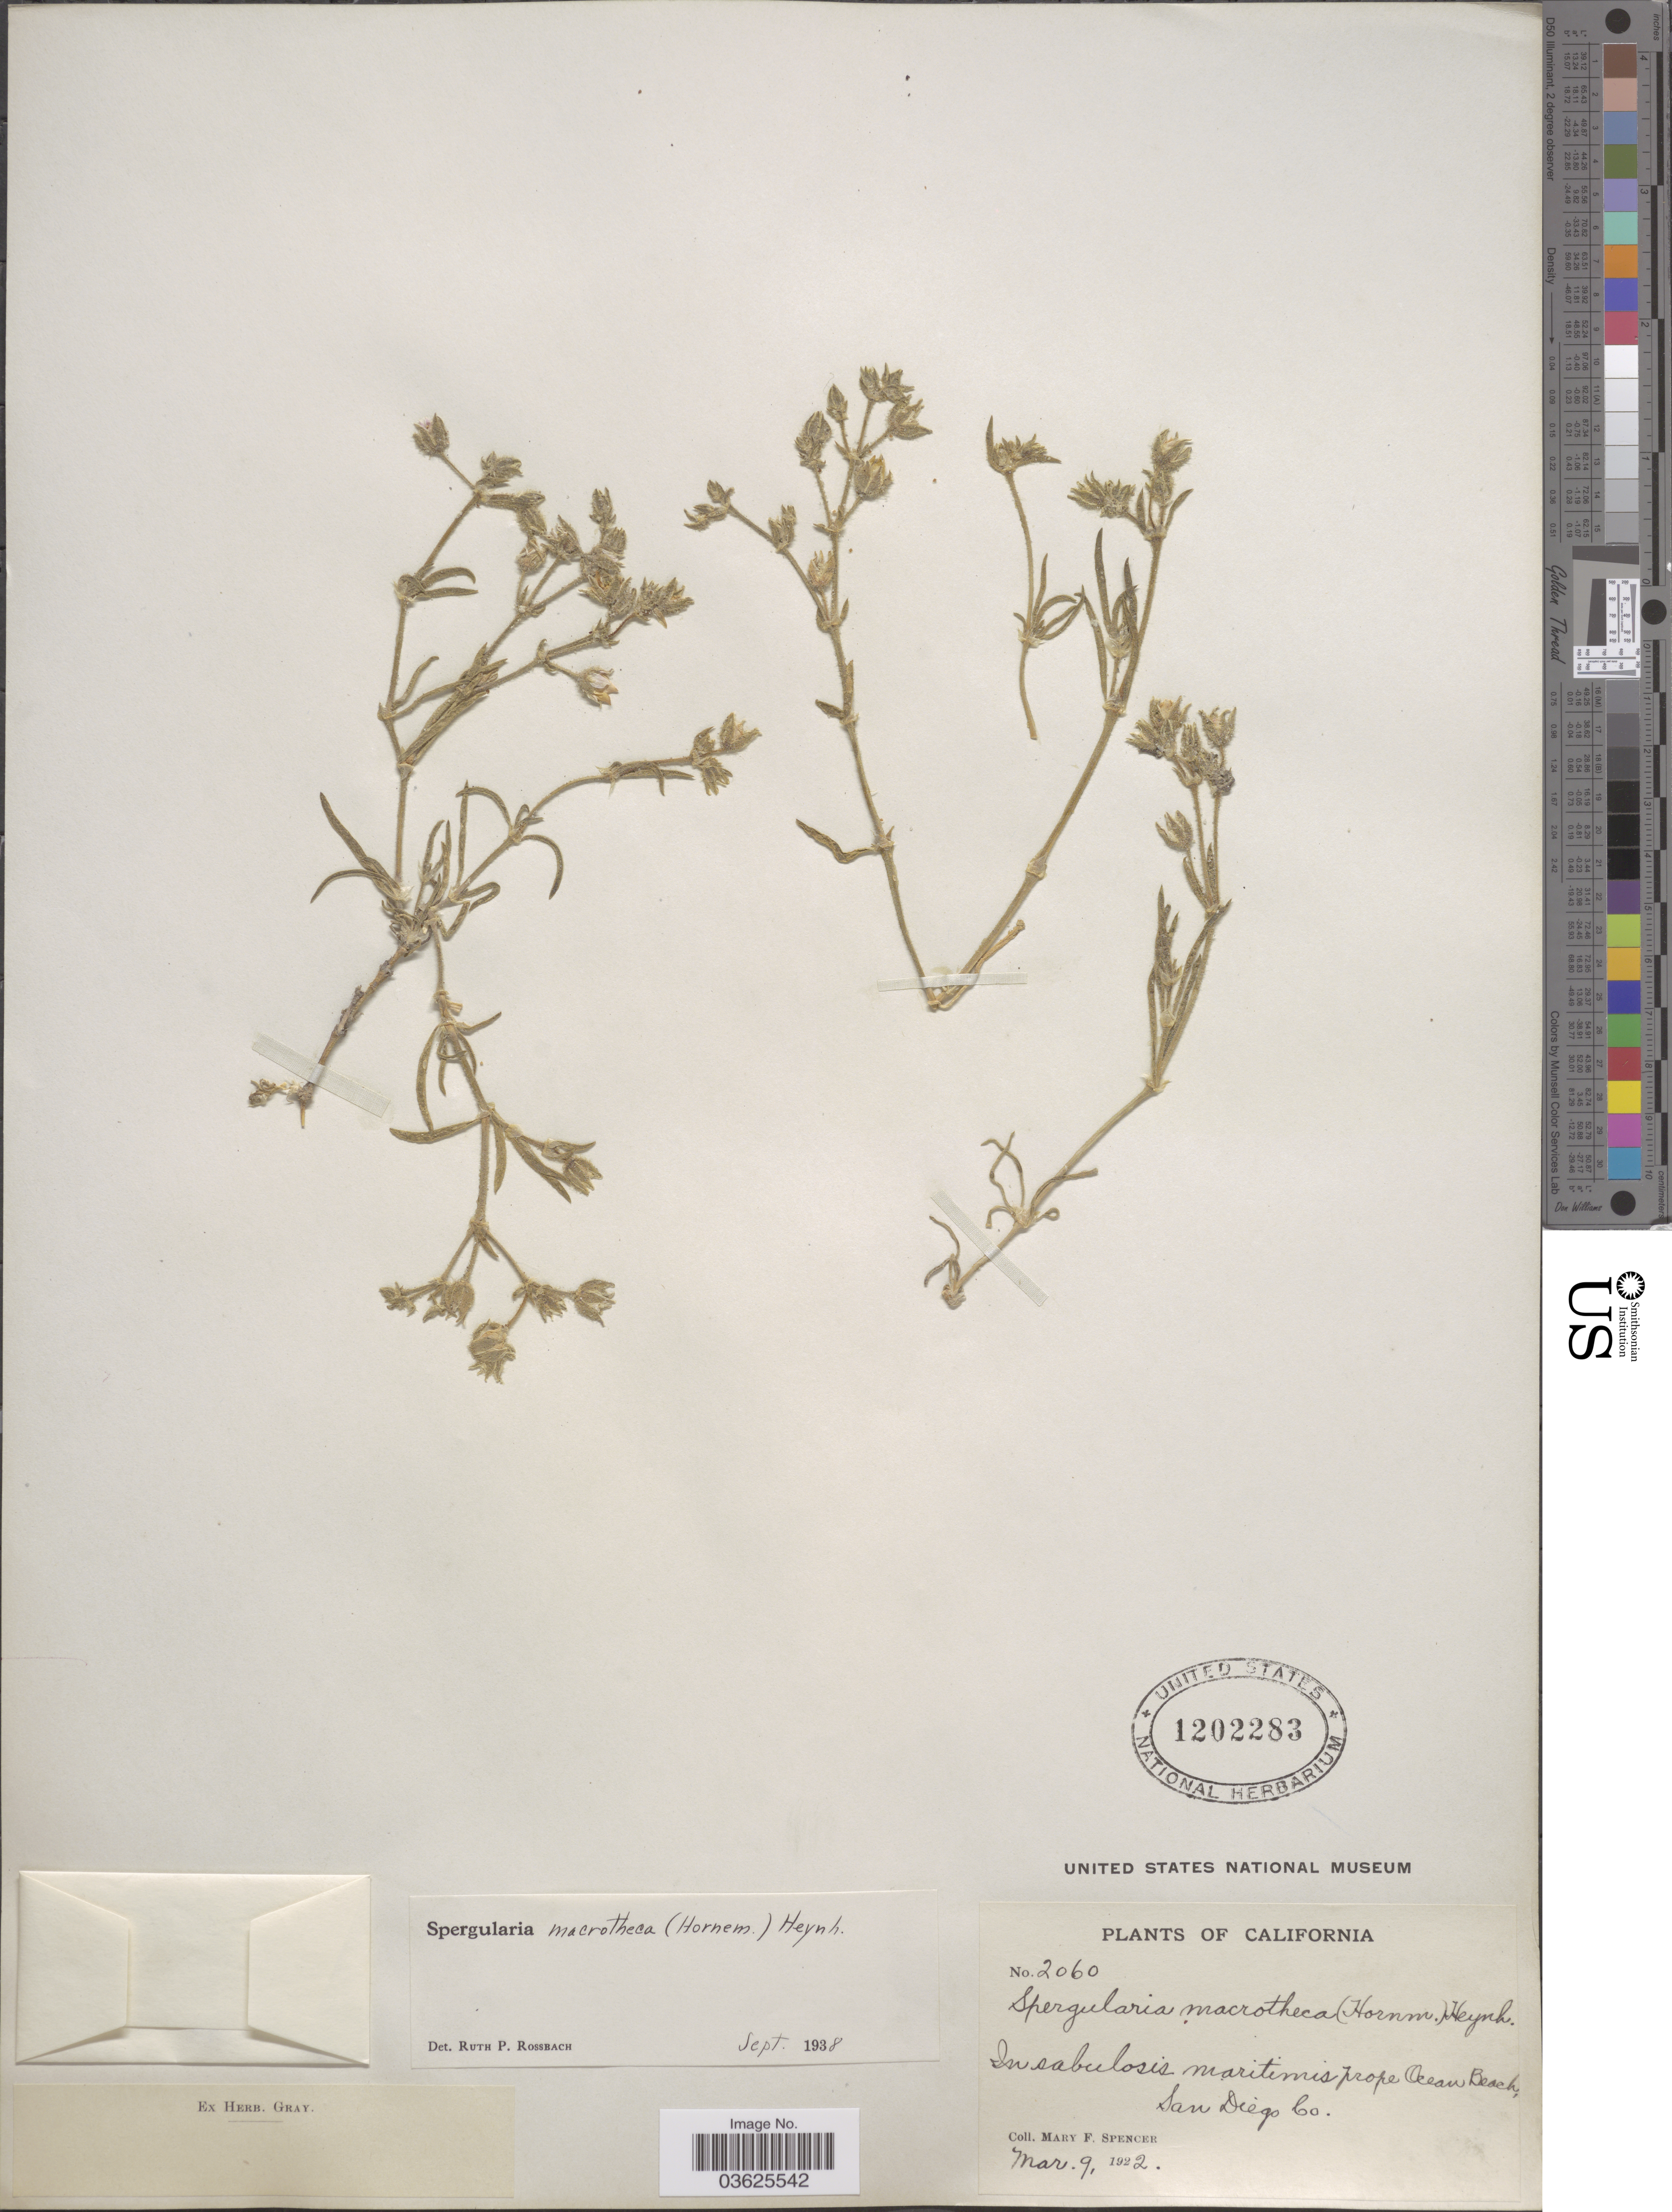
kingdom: Plantae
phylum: Tracheophyta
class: Magnoliopsida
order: Caryophyllales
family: Caryophyllaceae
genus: Spergularia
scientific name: Spergularia macrotheca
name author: (Hornem.) Heynh.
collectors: M. Spencer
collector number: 2060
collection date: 1922-03-09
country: United States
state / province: California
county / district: San Diego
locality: In sabulosis maritimis prope Ocean Beach, San Diego Co.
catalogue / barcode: US 1202283